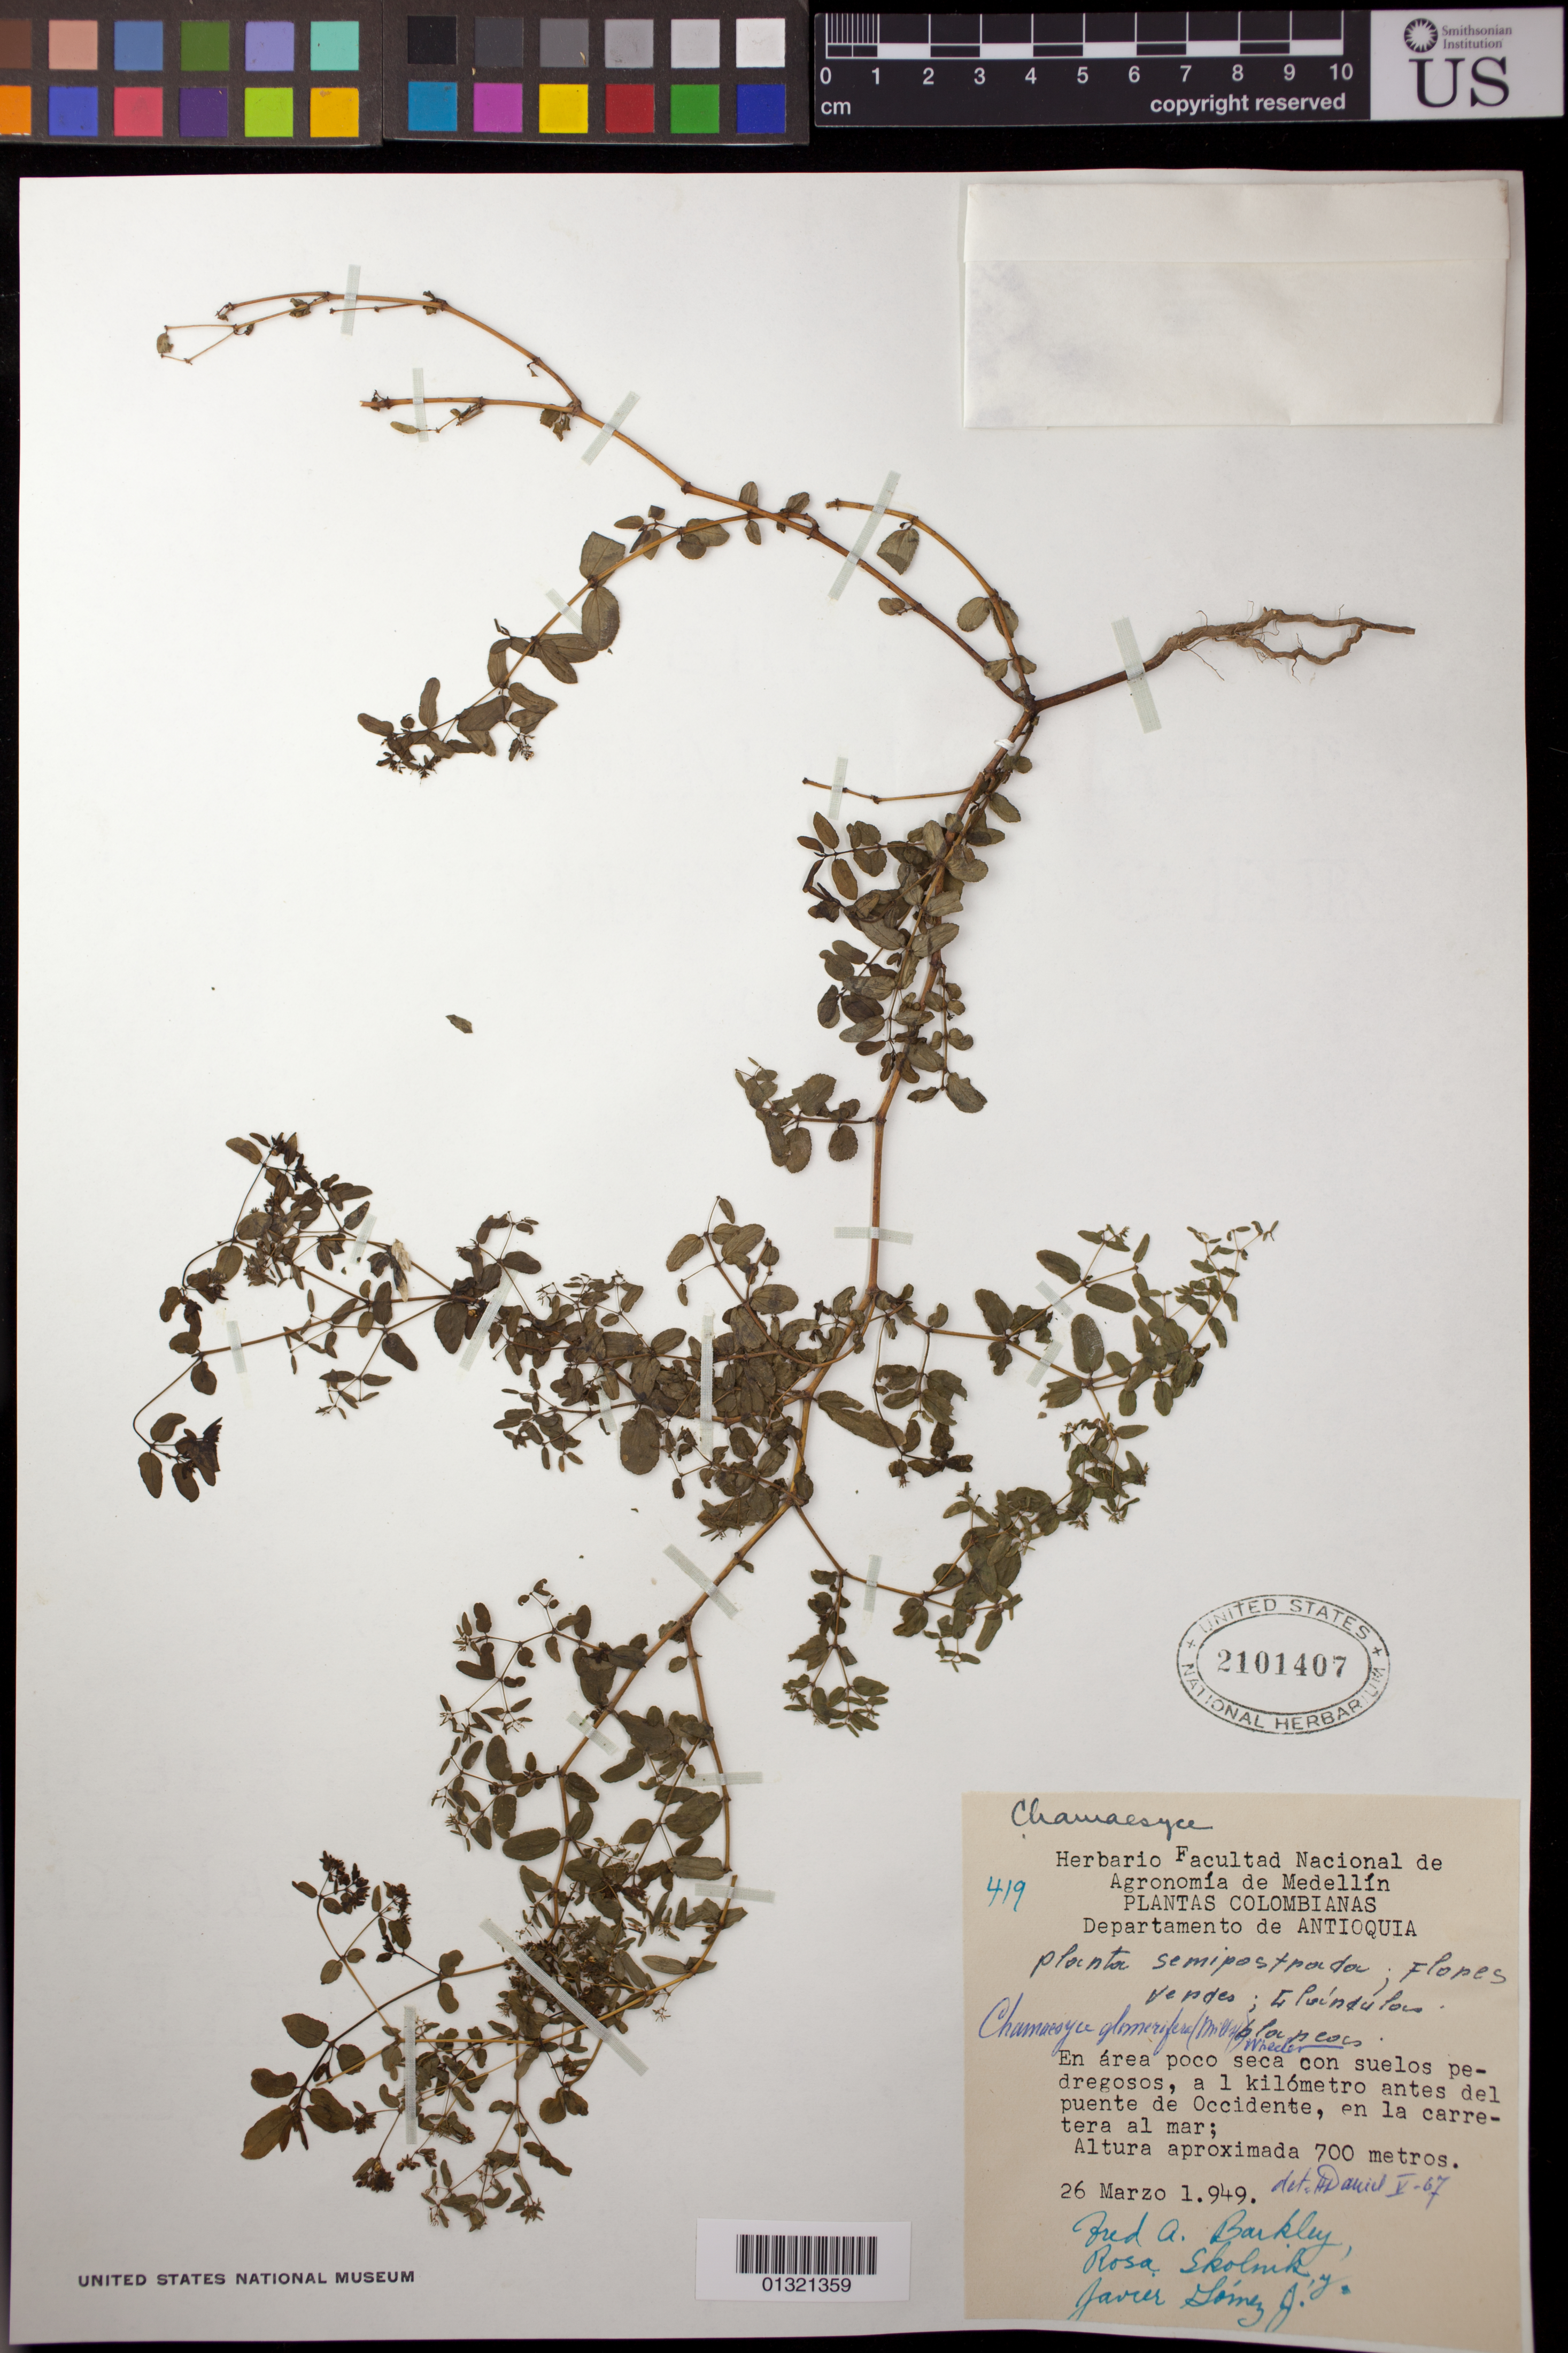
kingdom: Plantae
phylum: Tracheophyta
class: Magnoliopsida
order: Malpighiales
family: Euphorbiaceae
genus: Euphorbia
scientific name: Euphorbia hypericifolia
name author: L.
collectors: F. A. Barkley, R. Skolnik & J. Gómez-J.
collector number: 419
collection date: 1949-03-26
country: Colombia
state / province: Antioquia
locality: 1 kilometro antes del puente de Occidente, en la carretera al mar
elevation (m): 700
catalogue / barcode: US 2101407